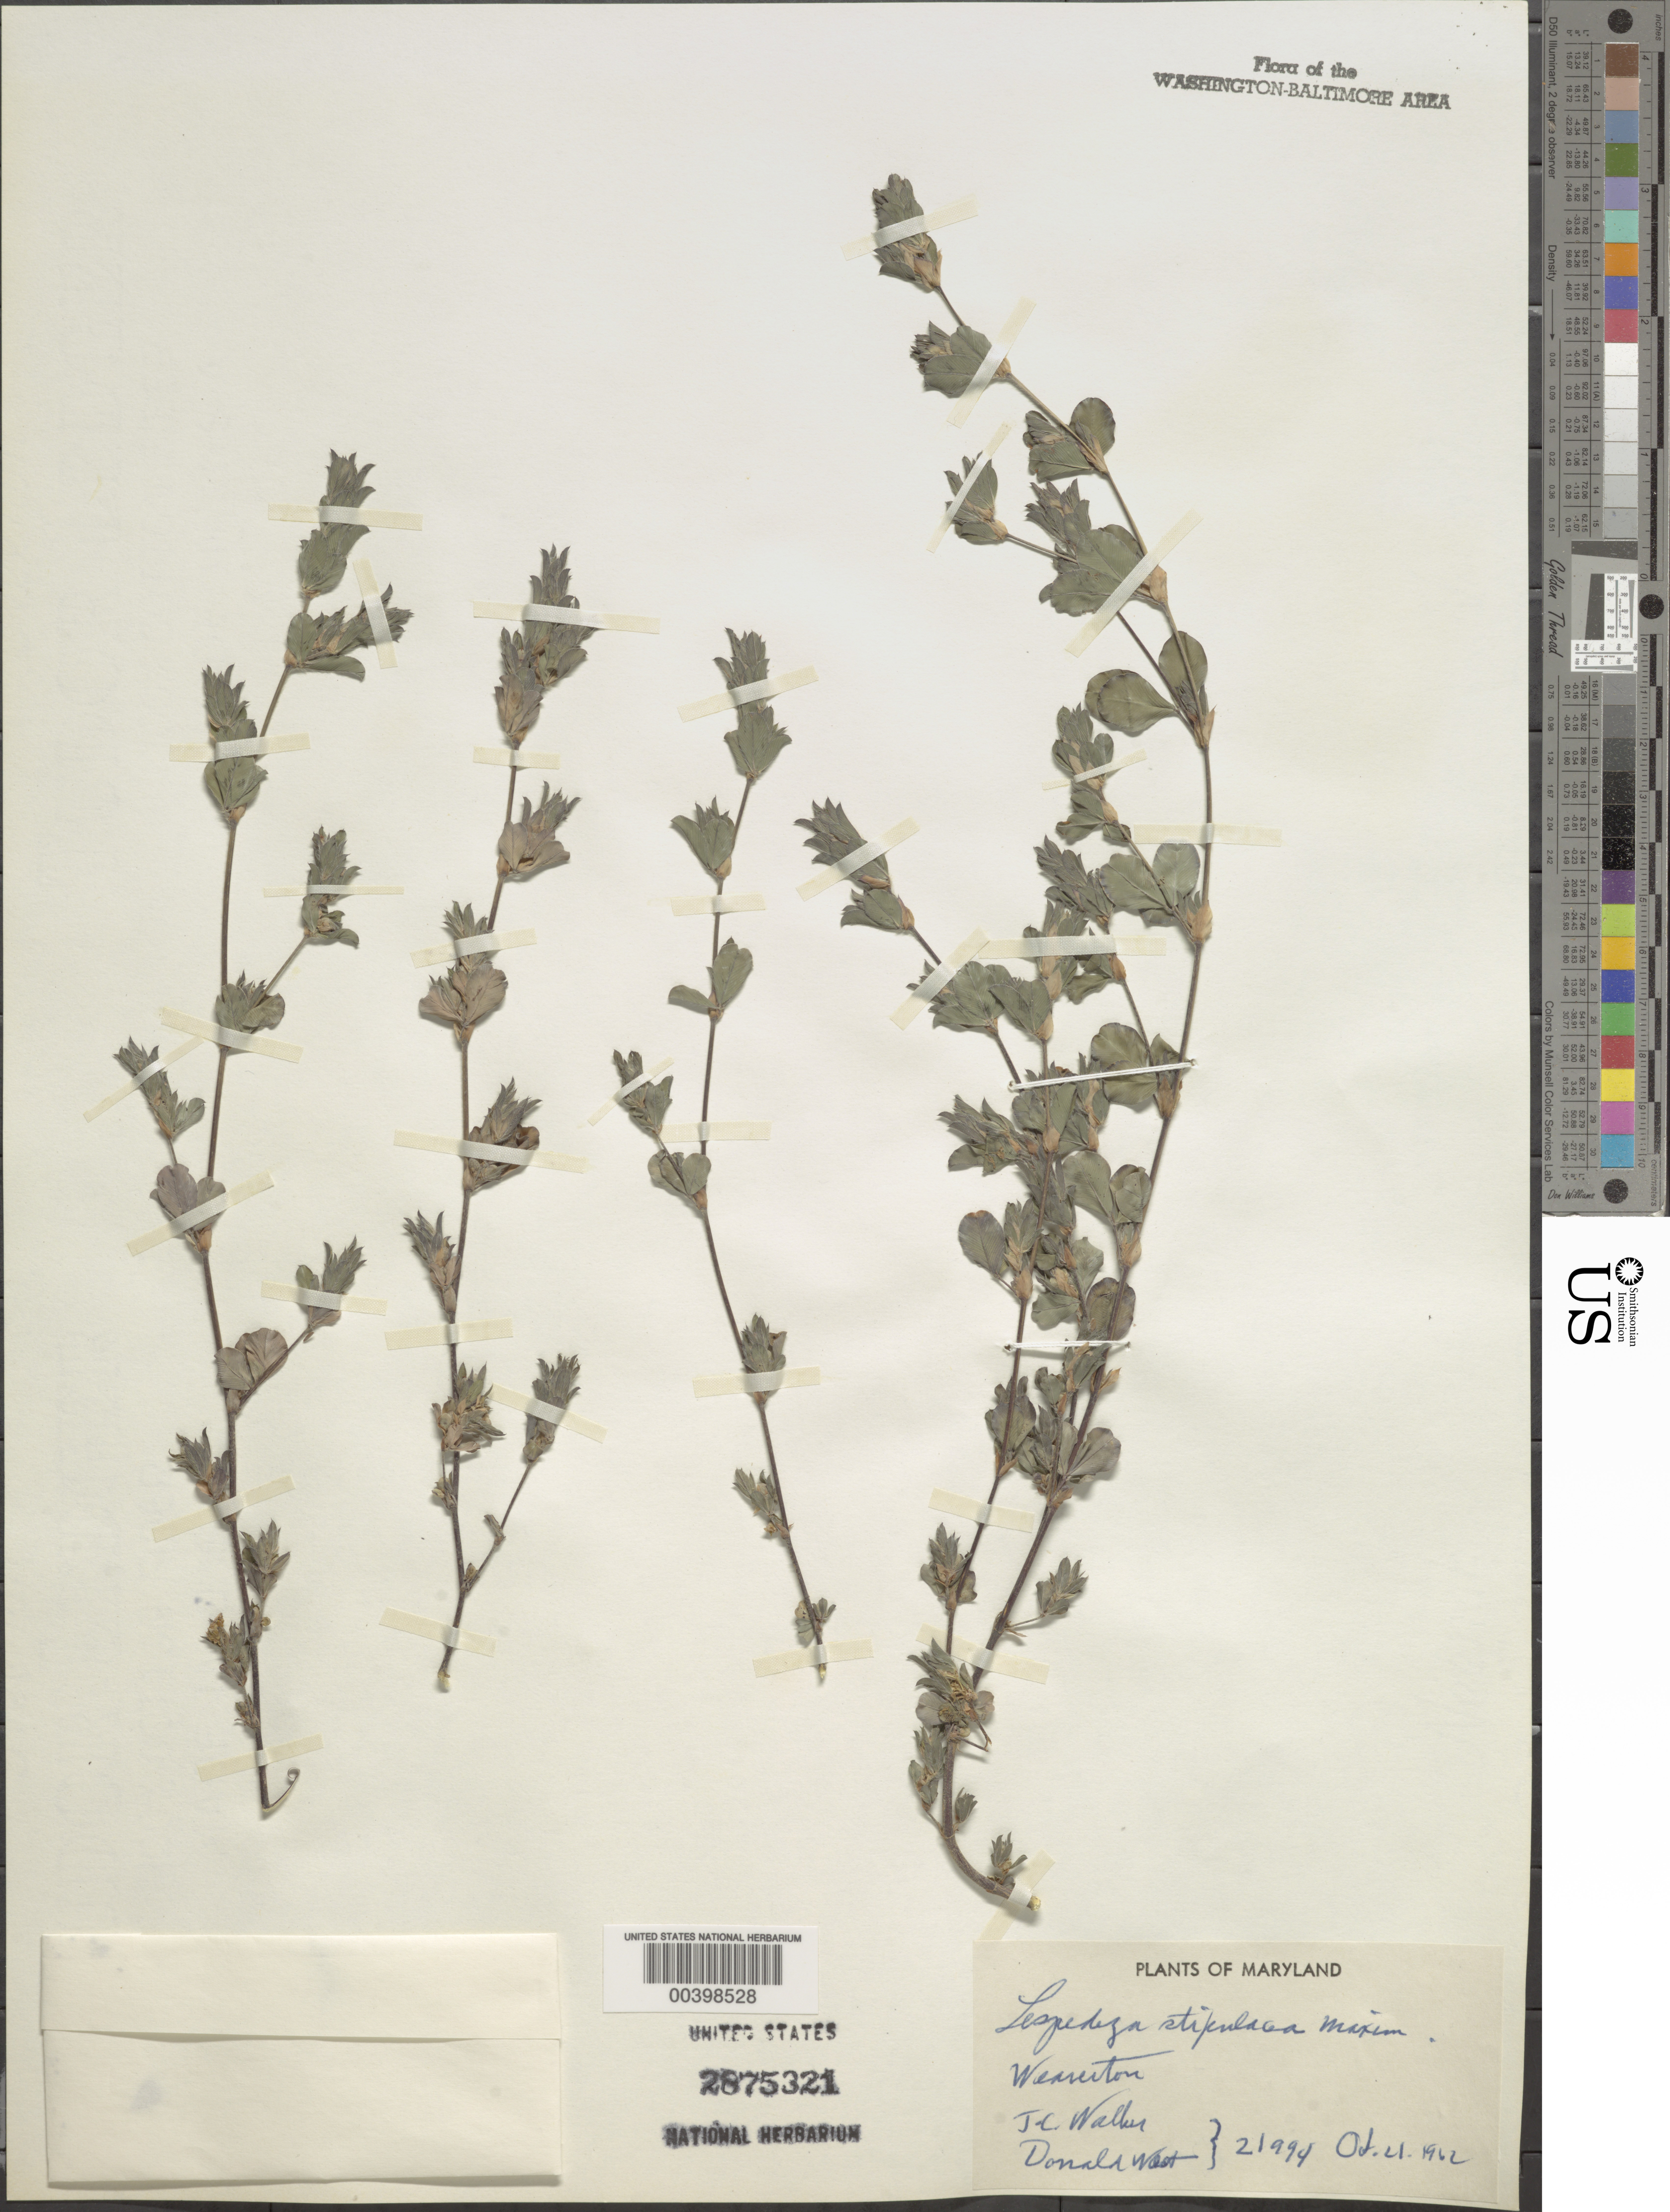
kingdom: Plantae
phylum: Tracheophyta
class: Magnoliopsida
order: Fabales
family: Fabaceae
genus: Kummerowia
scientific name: Kummerowia stipulacea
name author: (Maxim.) Makino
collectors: J. Walker & D. West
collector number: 21944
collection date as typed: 21 Oct 1962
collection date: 1962-10-21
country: United States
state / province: Maryland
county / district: Baltimore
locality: Weaverton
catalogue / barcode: US 2875321